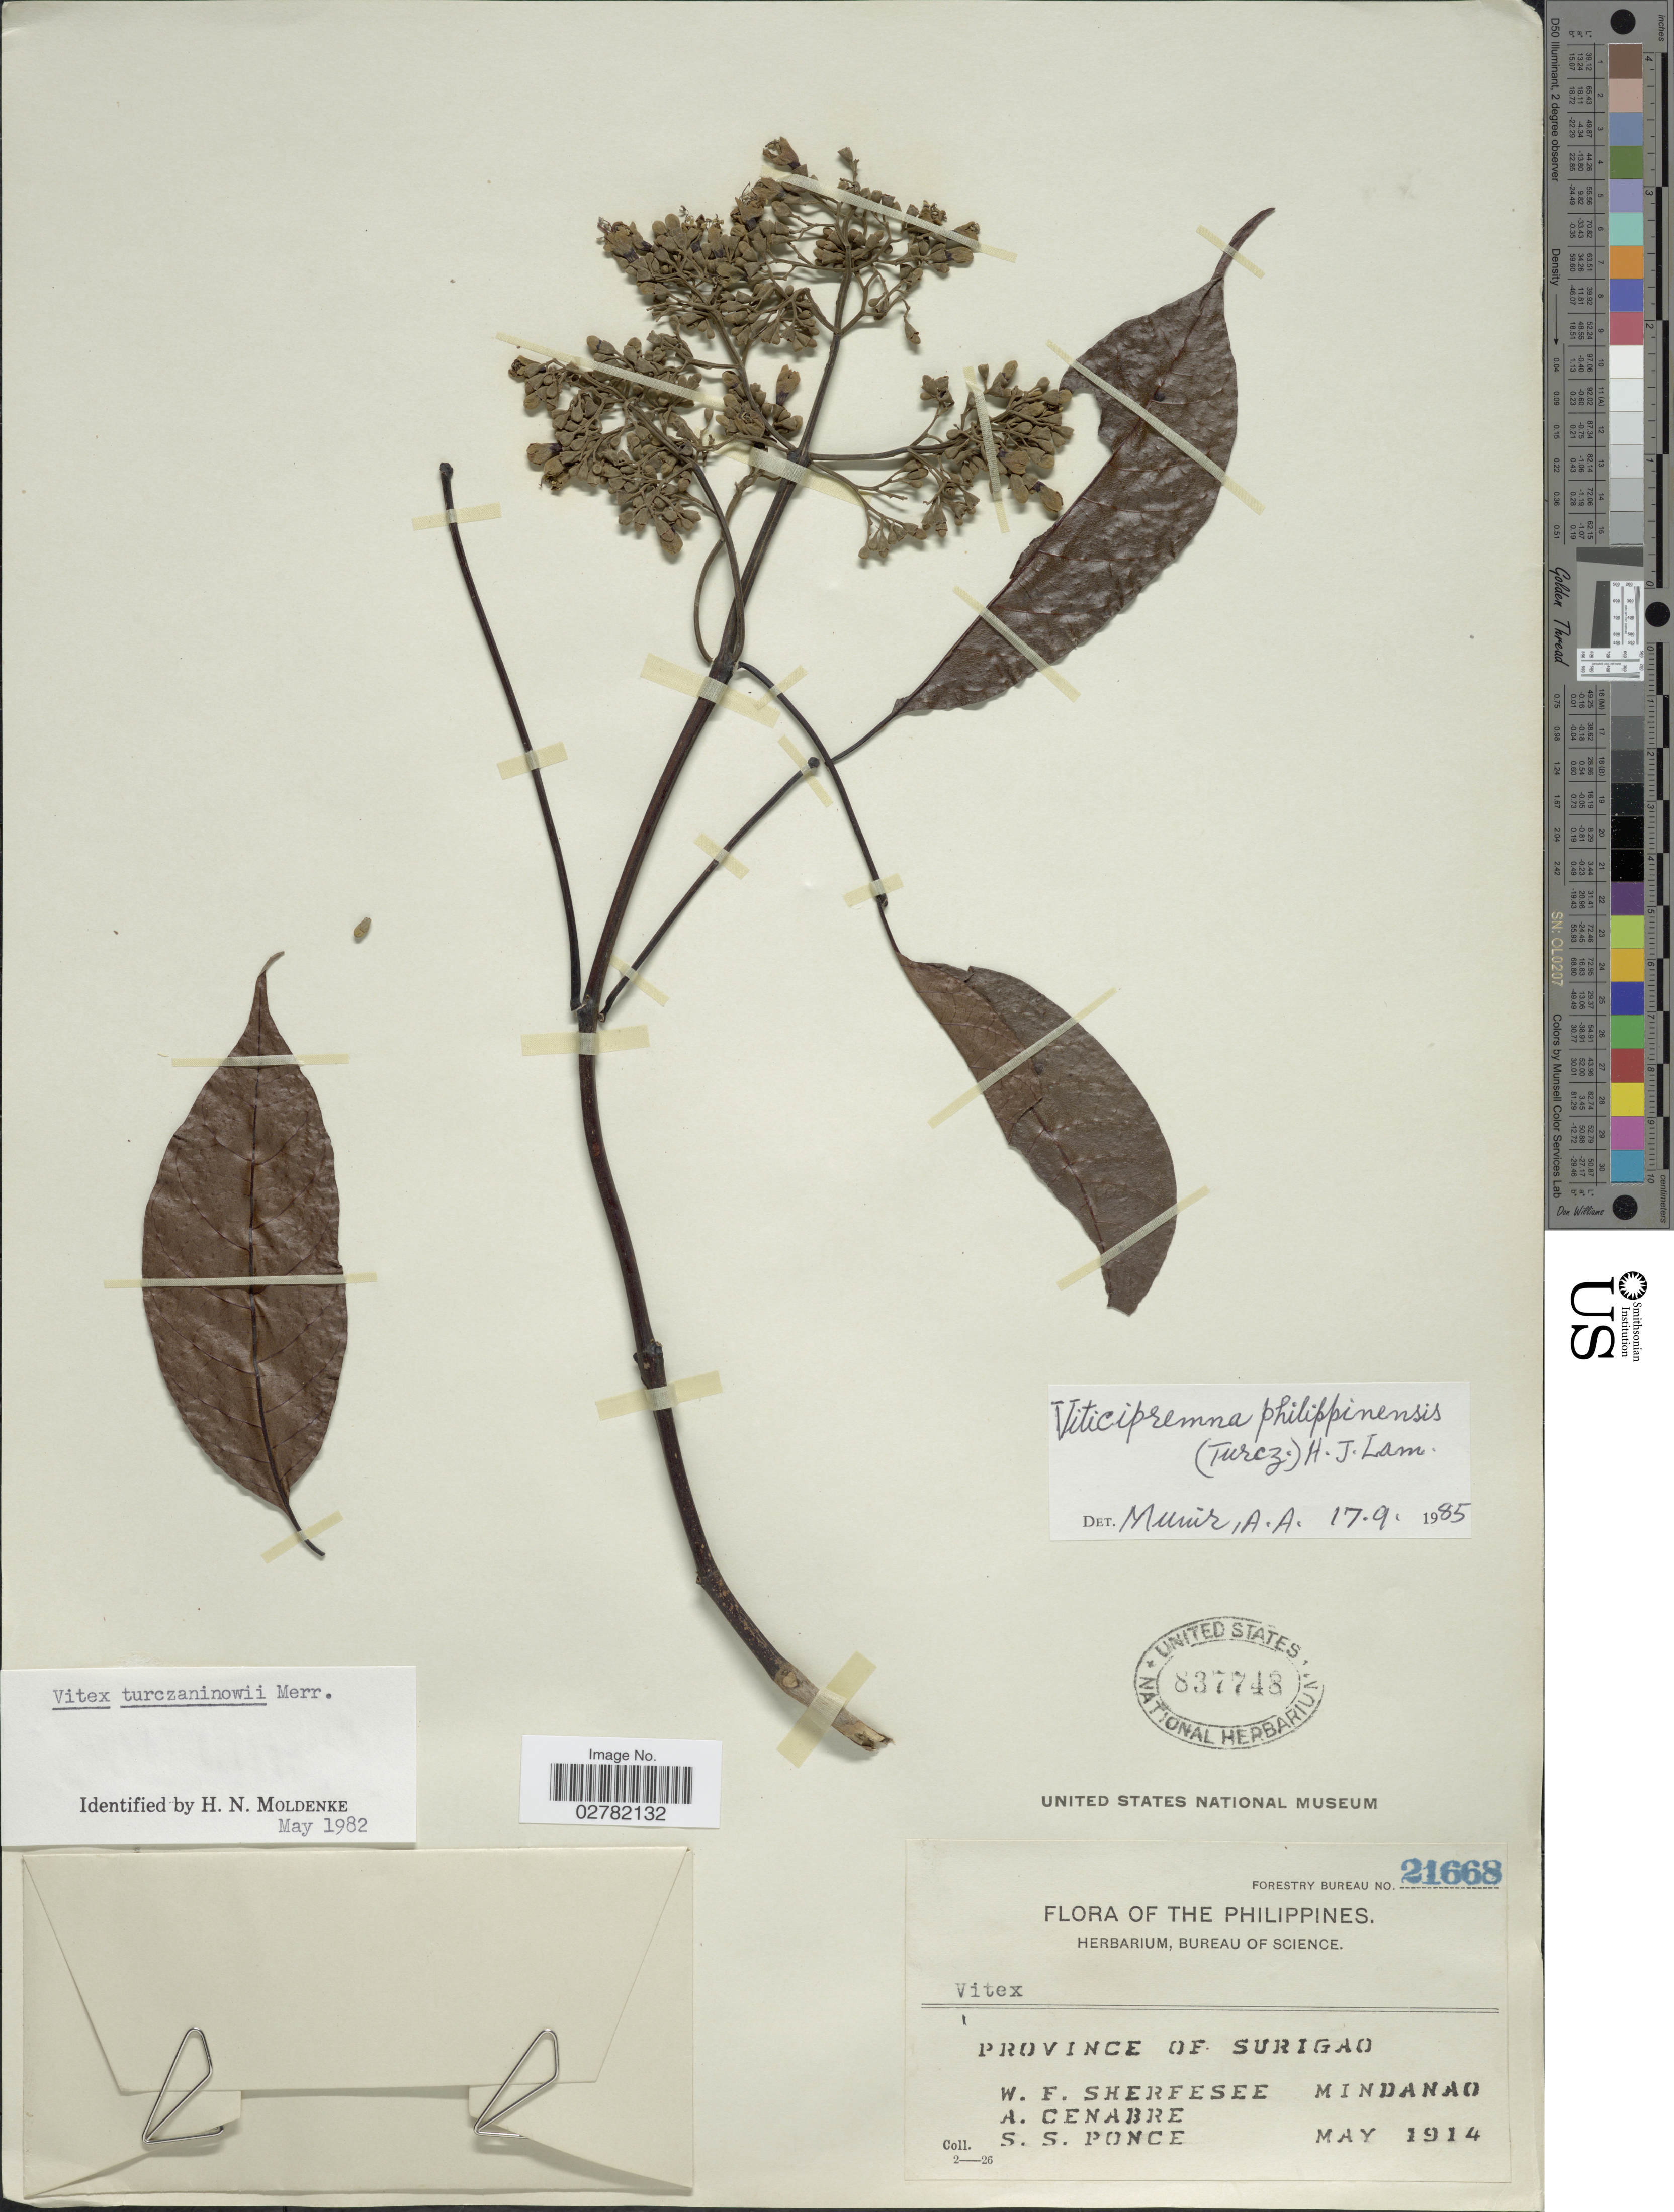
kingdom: Plantae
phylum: Tracheophyta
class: Magnoliopsida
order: Lamiales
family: Lamiaceae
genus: Viticipremna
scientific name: Viticipremna philippinensis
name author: (Turcz.) H.J. Lam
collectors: W. Sherfesee, A. Cenabre & S. Ponce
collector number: Forestry Bureau 21668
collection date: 1914-05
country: Philippines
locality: Province of Surigao. Mindanao.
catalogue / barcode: US 837748